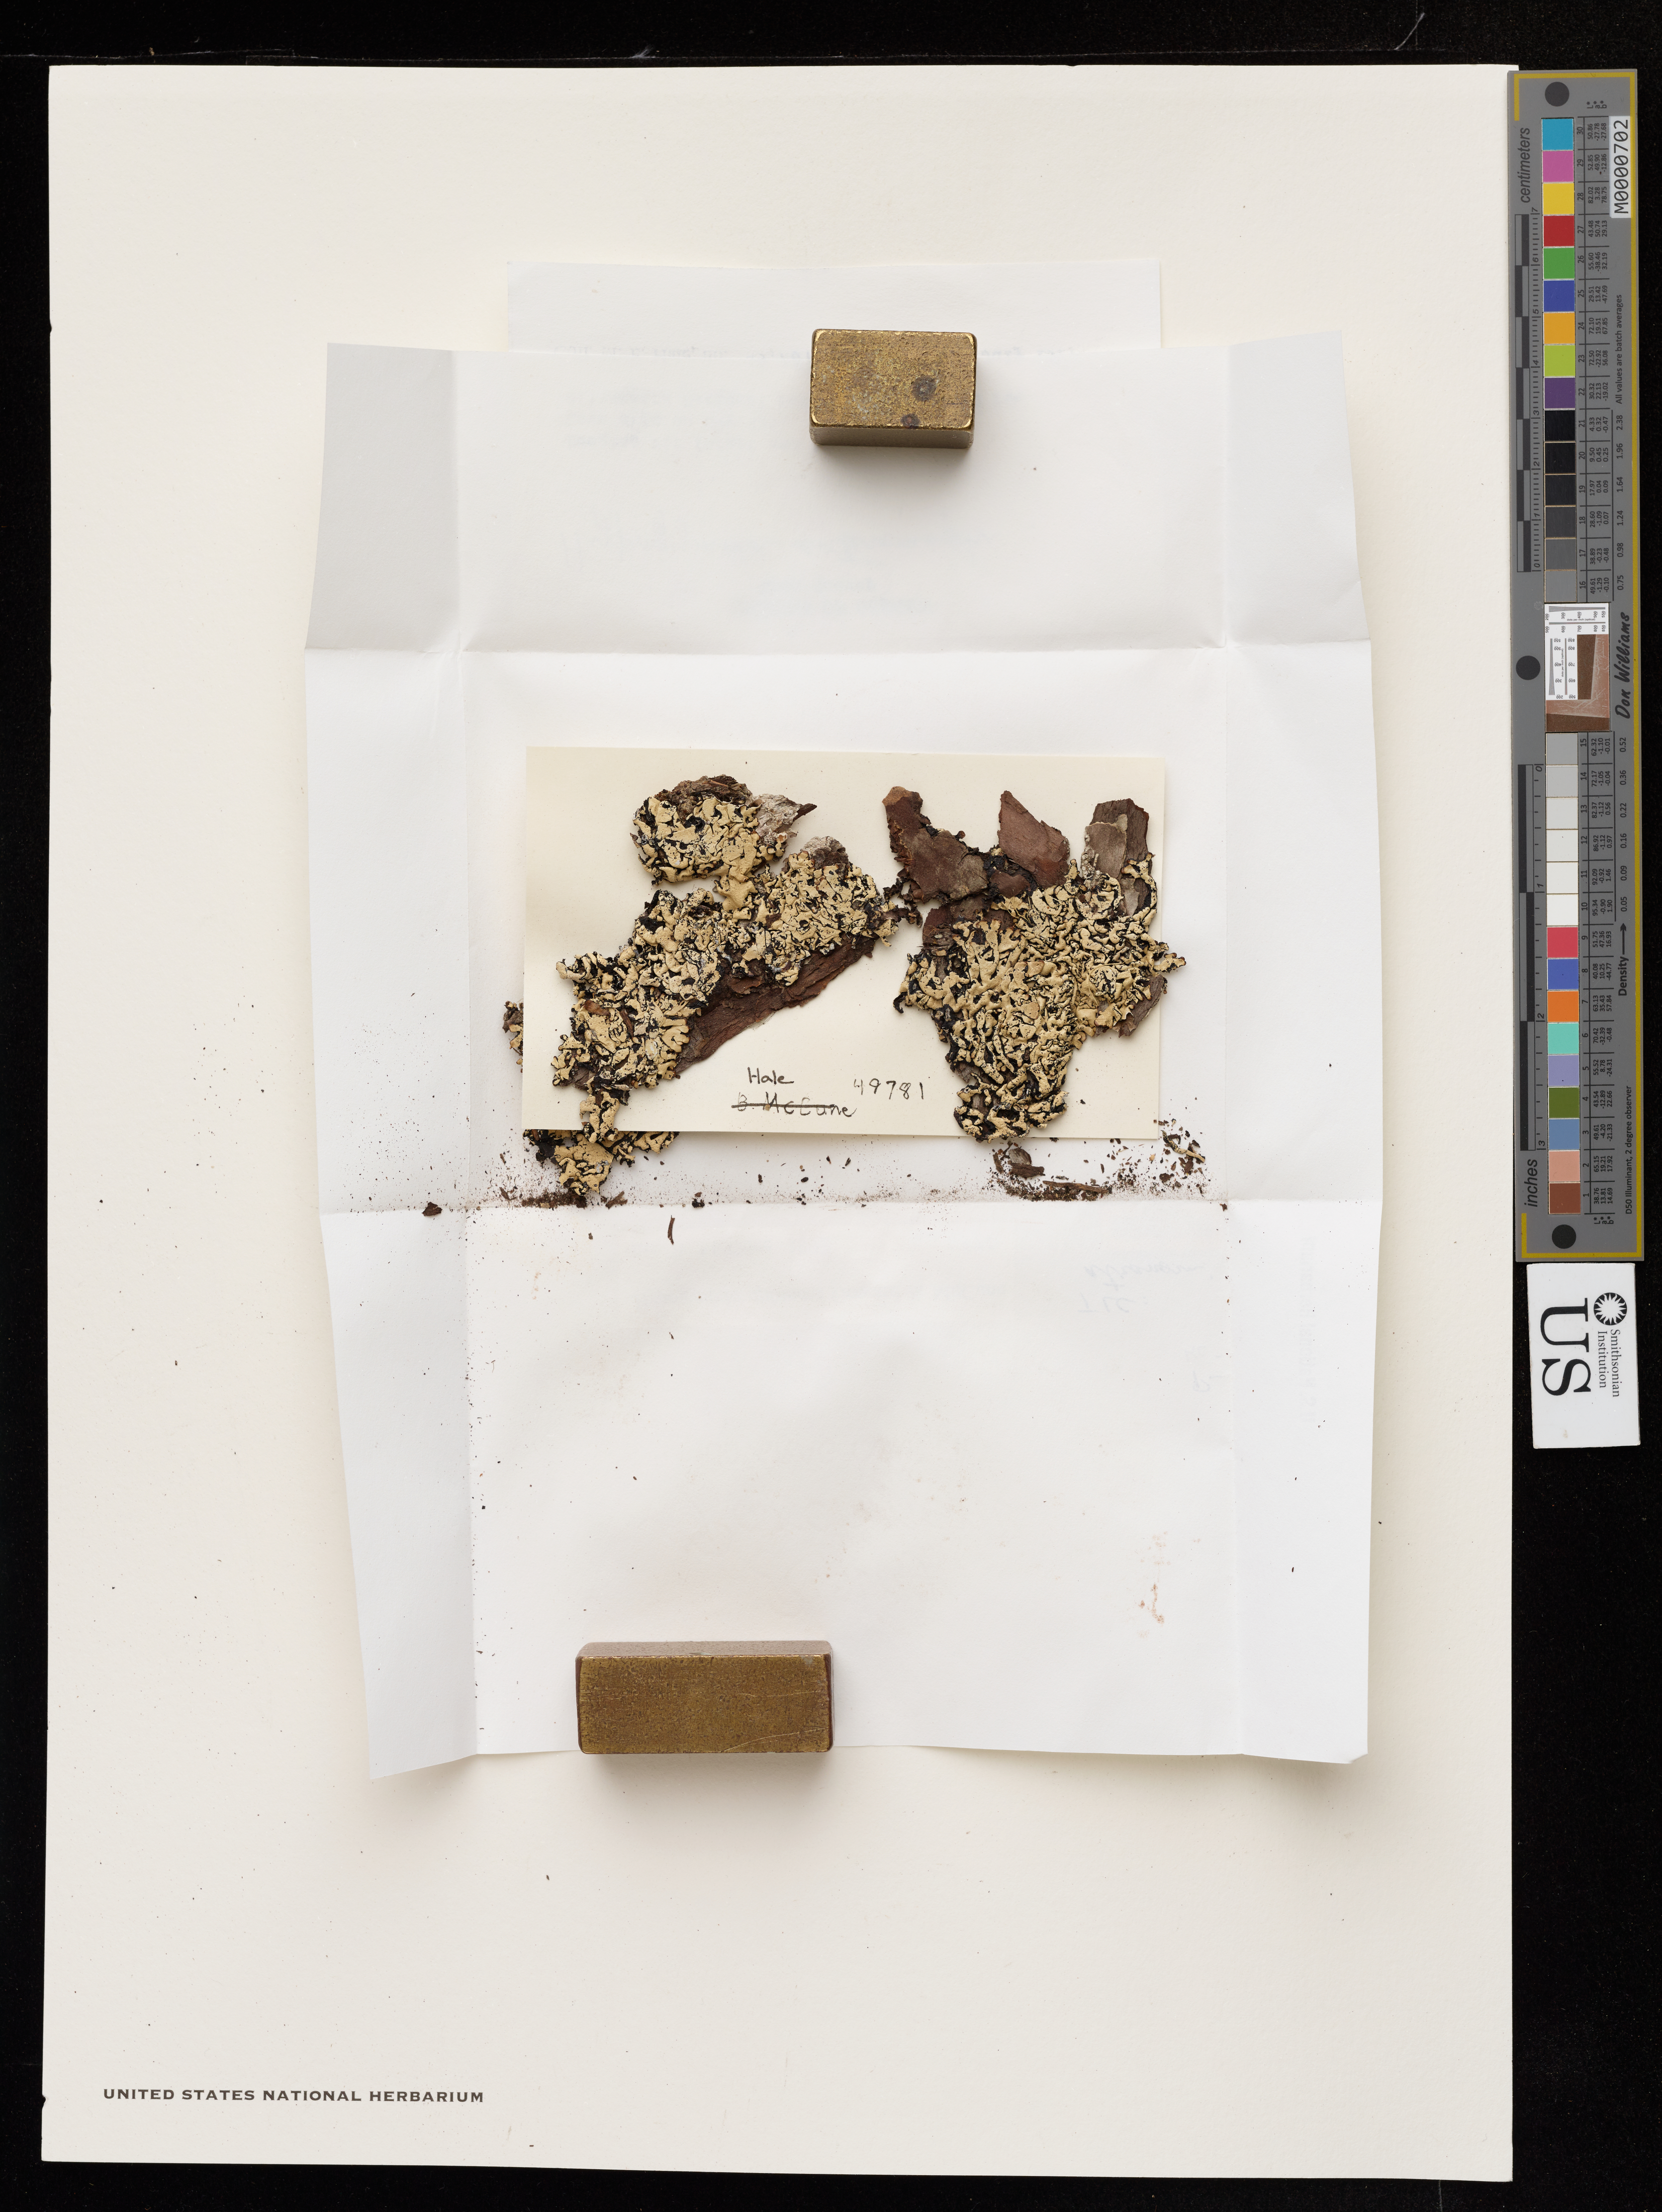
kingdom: Fungi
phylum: Ascomycota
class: Lecanoromycetes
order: Lecanorales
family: Parmeliaceae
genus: Hypogymnia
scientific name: Hypogymnia apinnata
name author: Goward & McCune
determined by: McCune, B.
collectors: M. Hale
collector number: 49781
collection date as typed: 31 Jul 1977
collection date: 1977-07-31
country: United States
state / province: Oregon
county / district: Linn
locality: Williamette nat. forest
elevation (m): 0